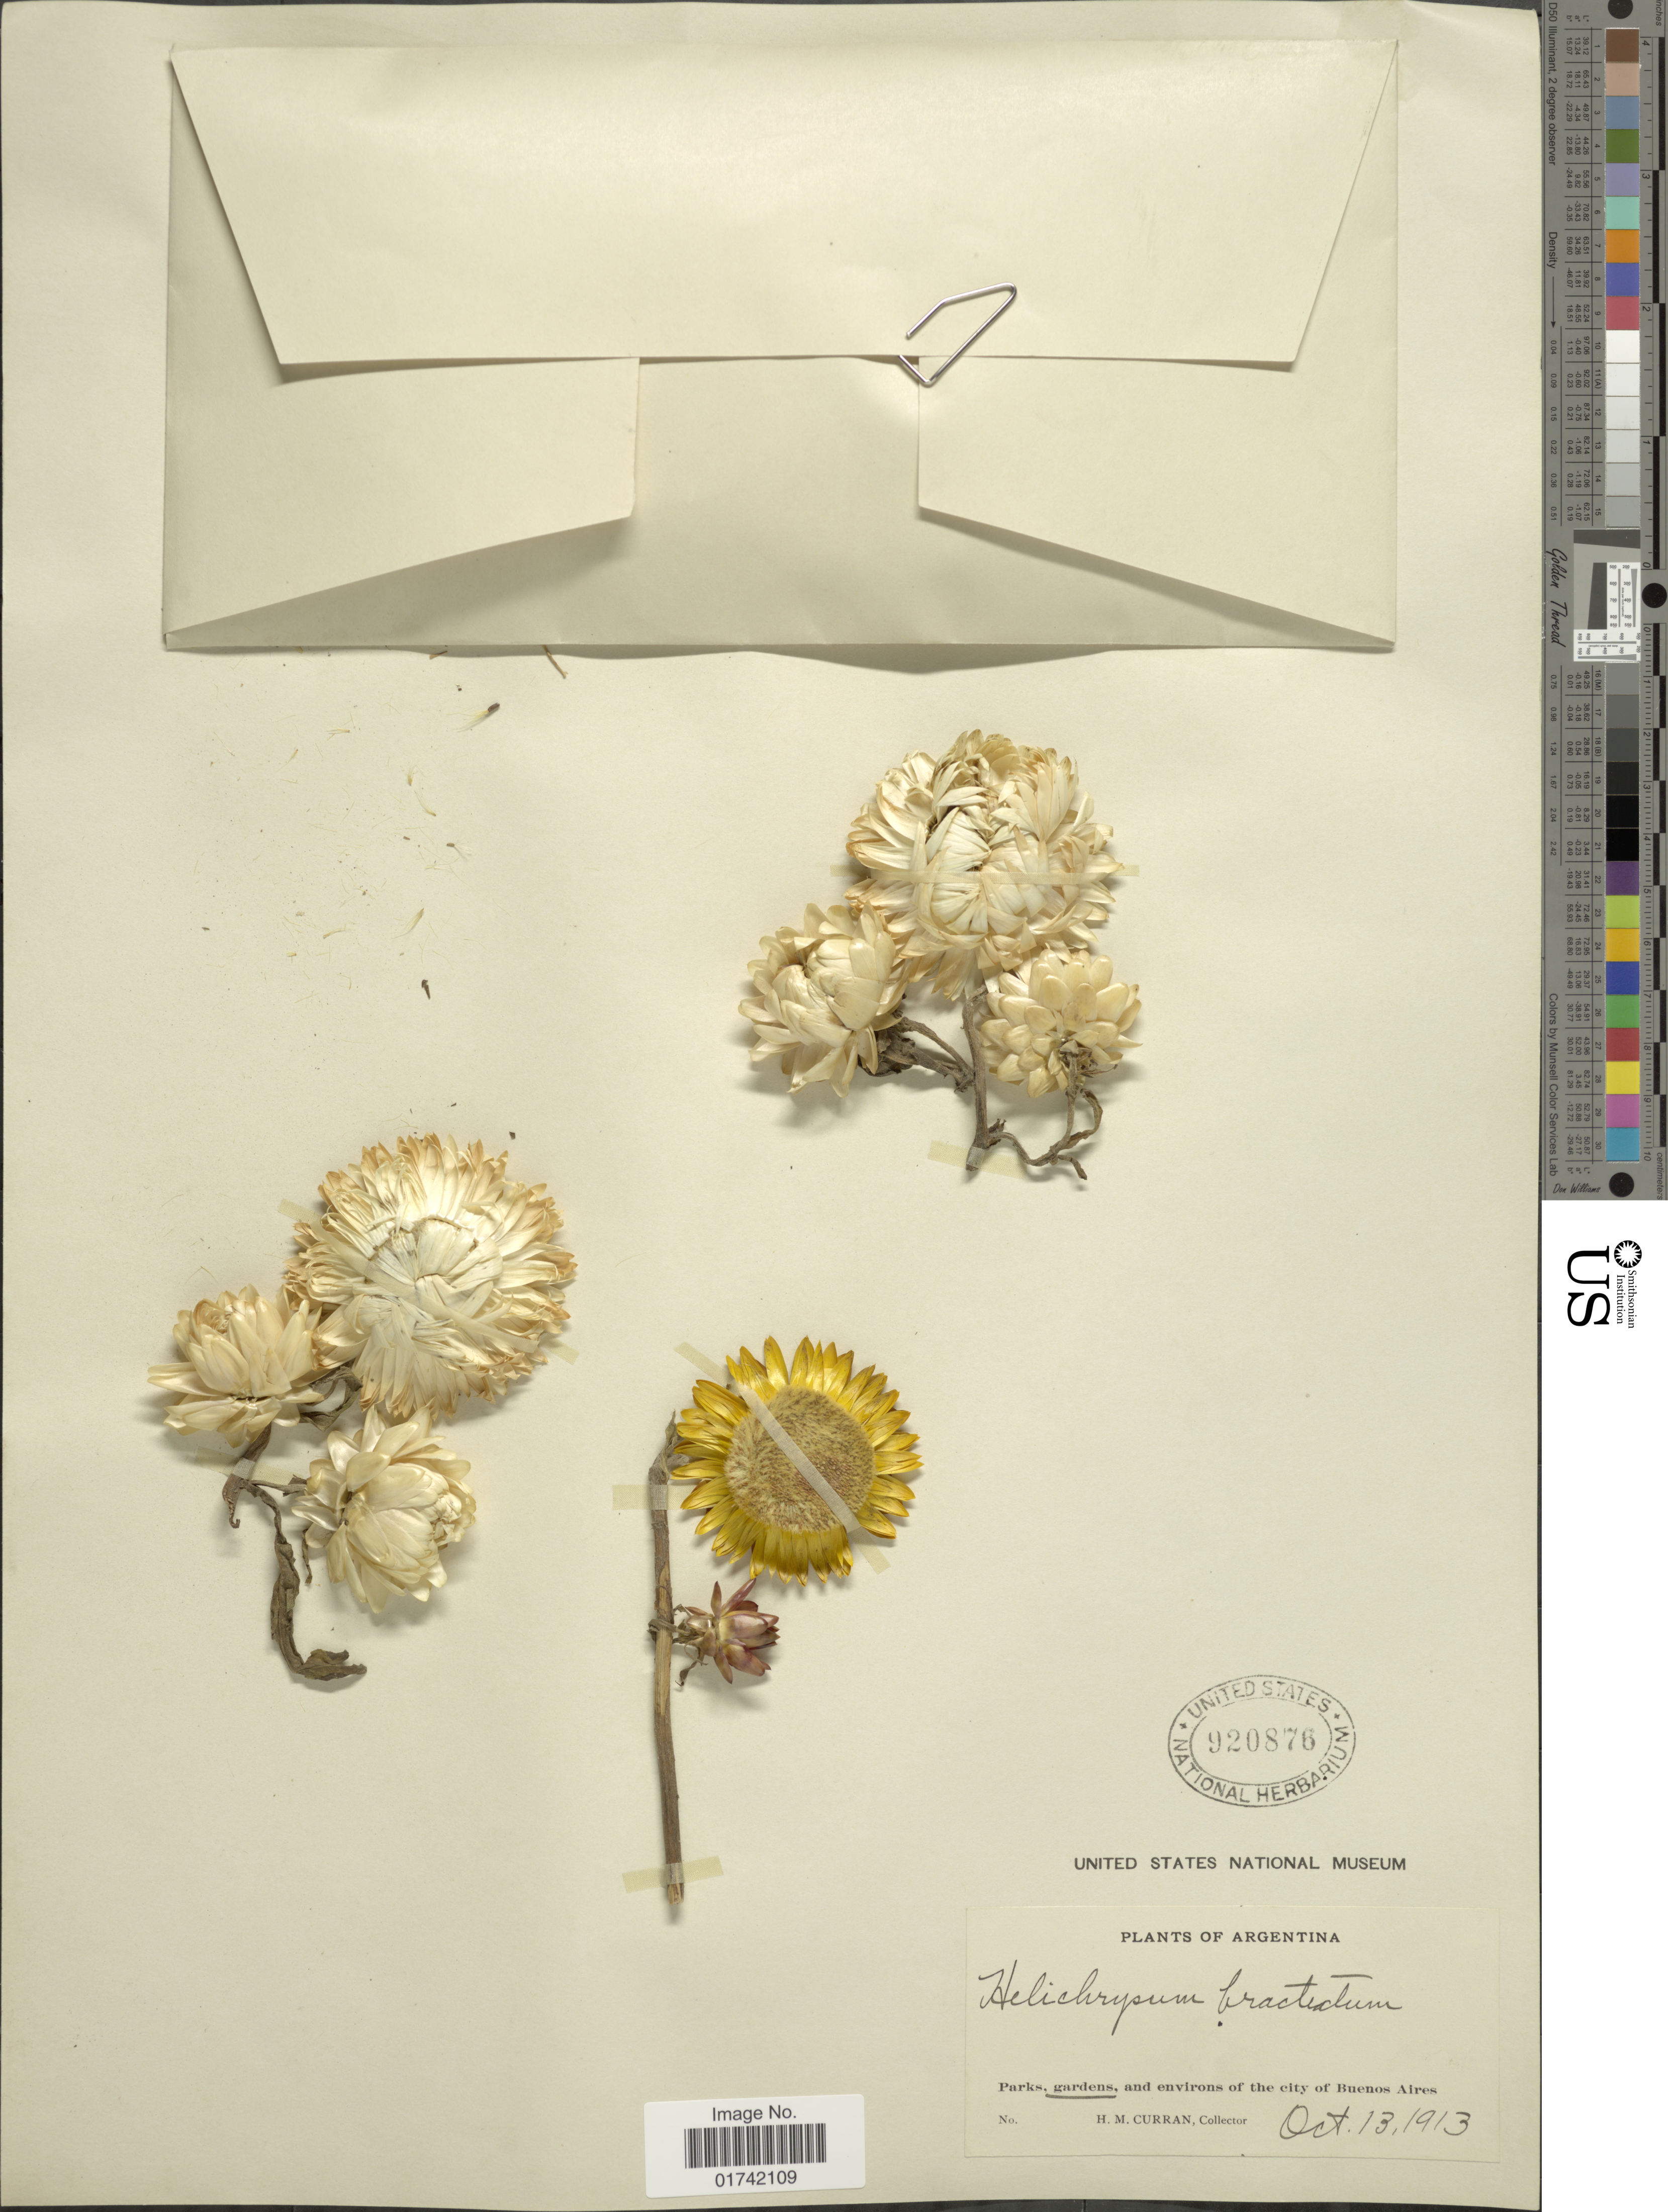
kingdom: Plantae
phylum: Tracheophyta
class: Magnoliopsida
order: Asterales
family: Asteraceae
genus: Helichrysum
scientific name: Helichrysum bracteatum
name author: (Vent.) Haw.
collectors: H. M. Curran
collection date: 1913-10-13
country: Argentina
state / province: Buenos Aires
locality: Parks, gardens, and environs of the city of Buenos Aires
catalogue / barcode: US 920876